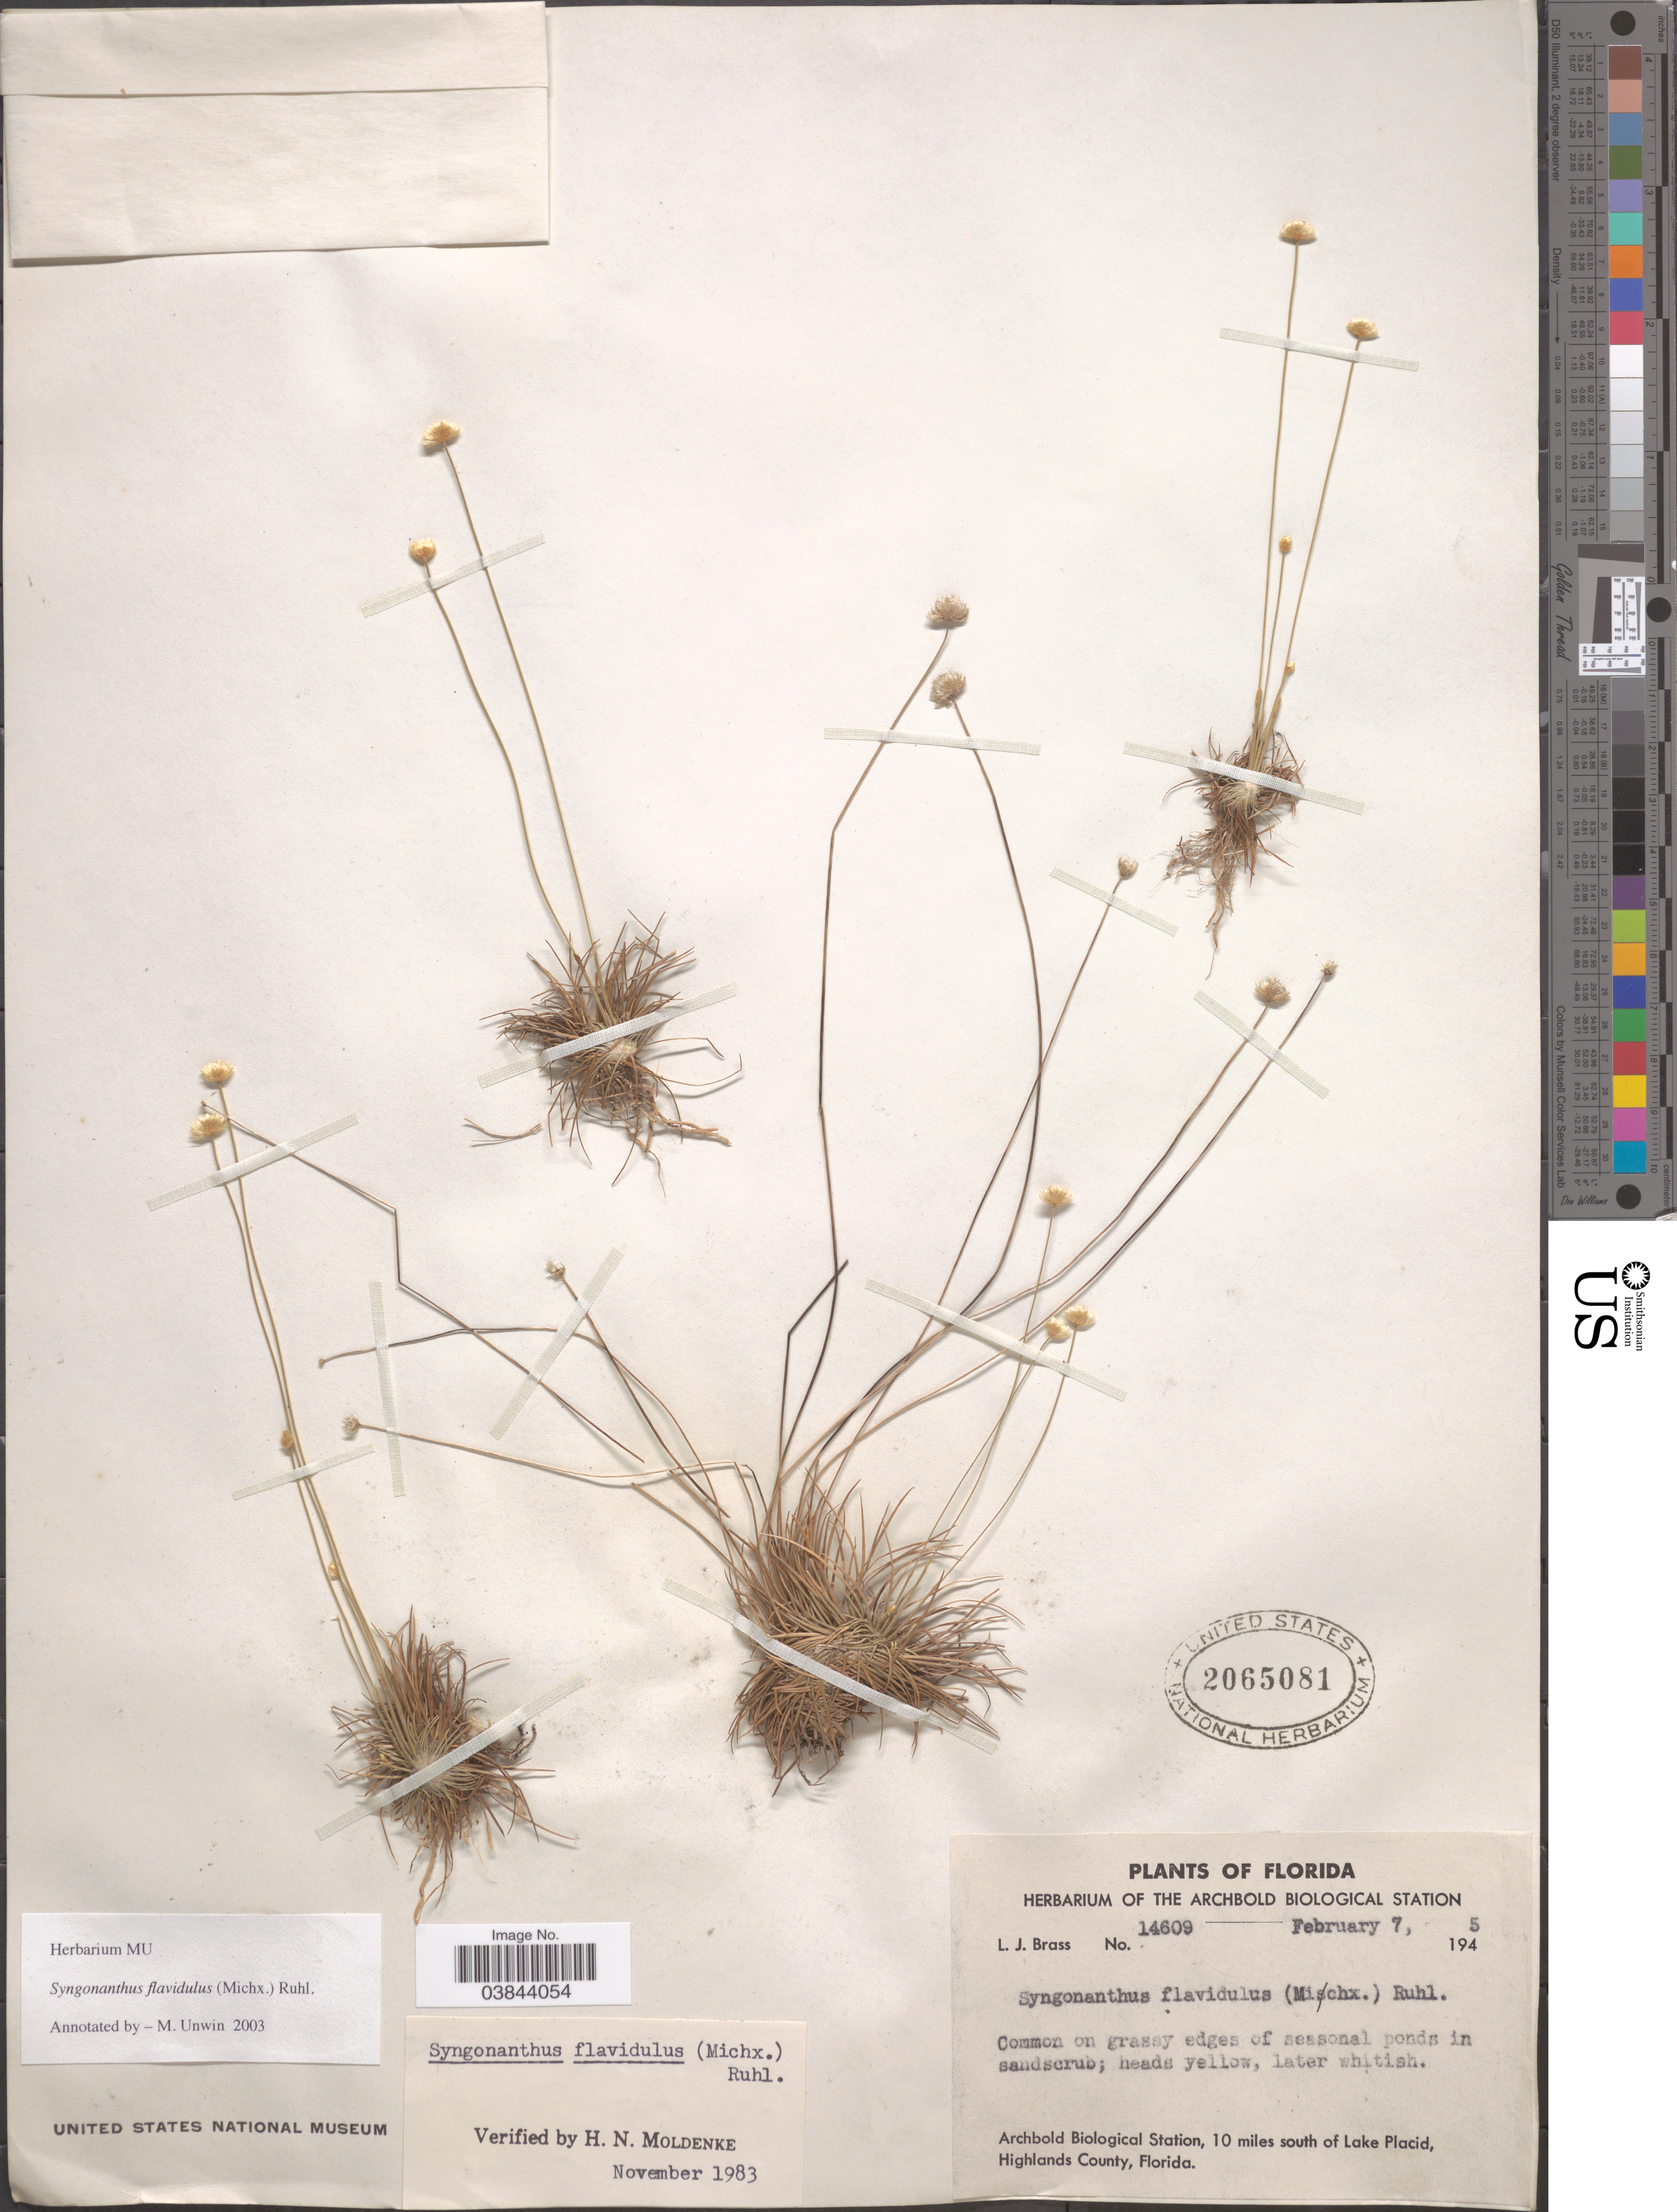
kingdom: Plantae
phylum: Tracheophyta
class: Liliopsida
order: Poales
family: Eriocaulaceae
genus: Syngonanthus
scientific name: Syngonanthus flavidulus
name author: (Michx.) Ruhland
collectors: L. J. Brass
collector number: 14609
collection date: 1945-02-07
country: United States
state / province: Florida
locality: Archbold Biological Station, 10 miles south of Lake Placid, Highlands County.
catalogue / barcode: US 2065081